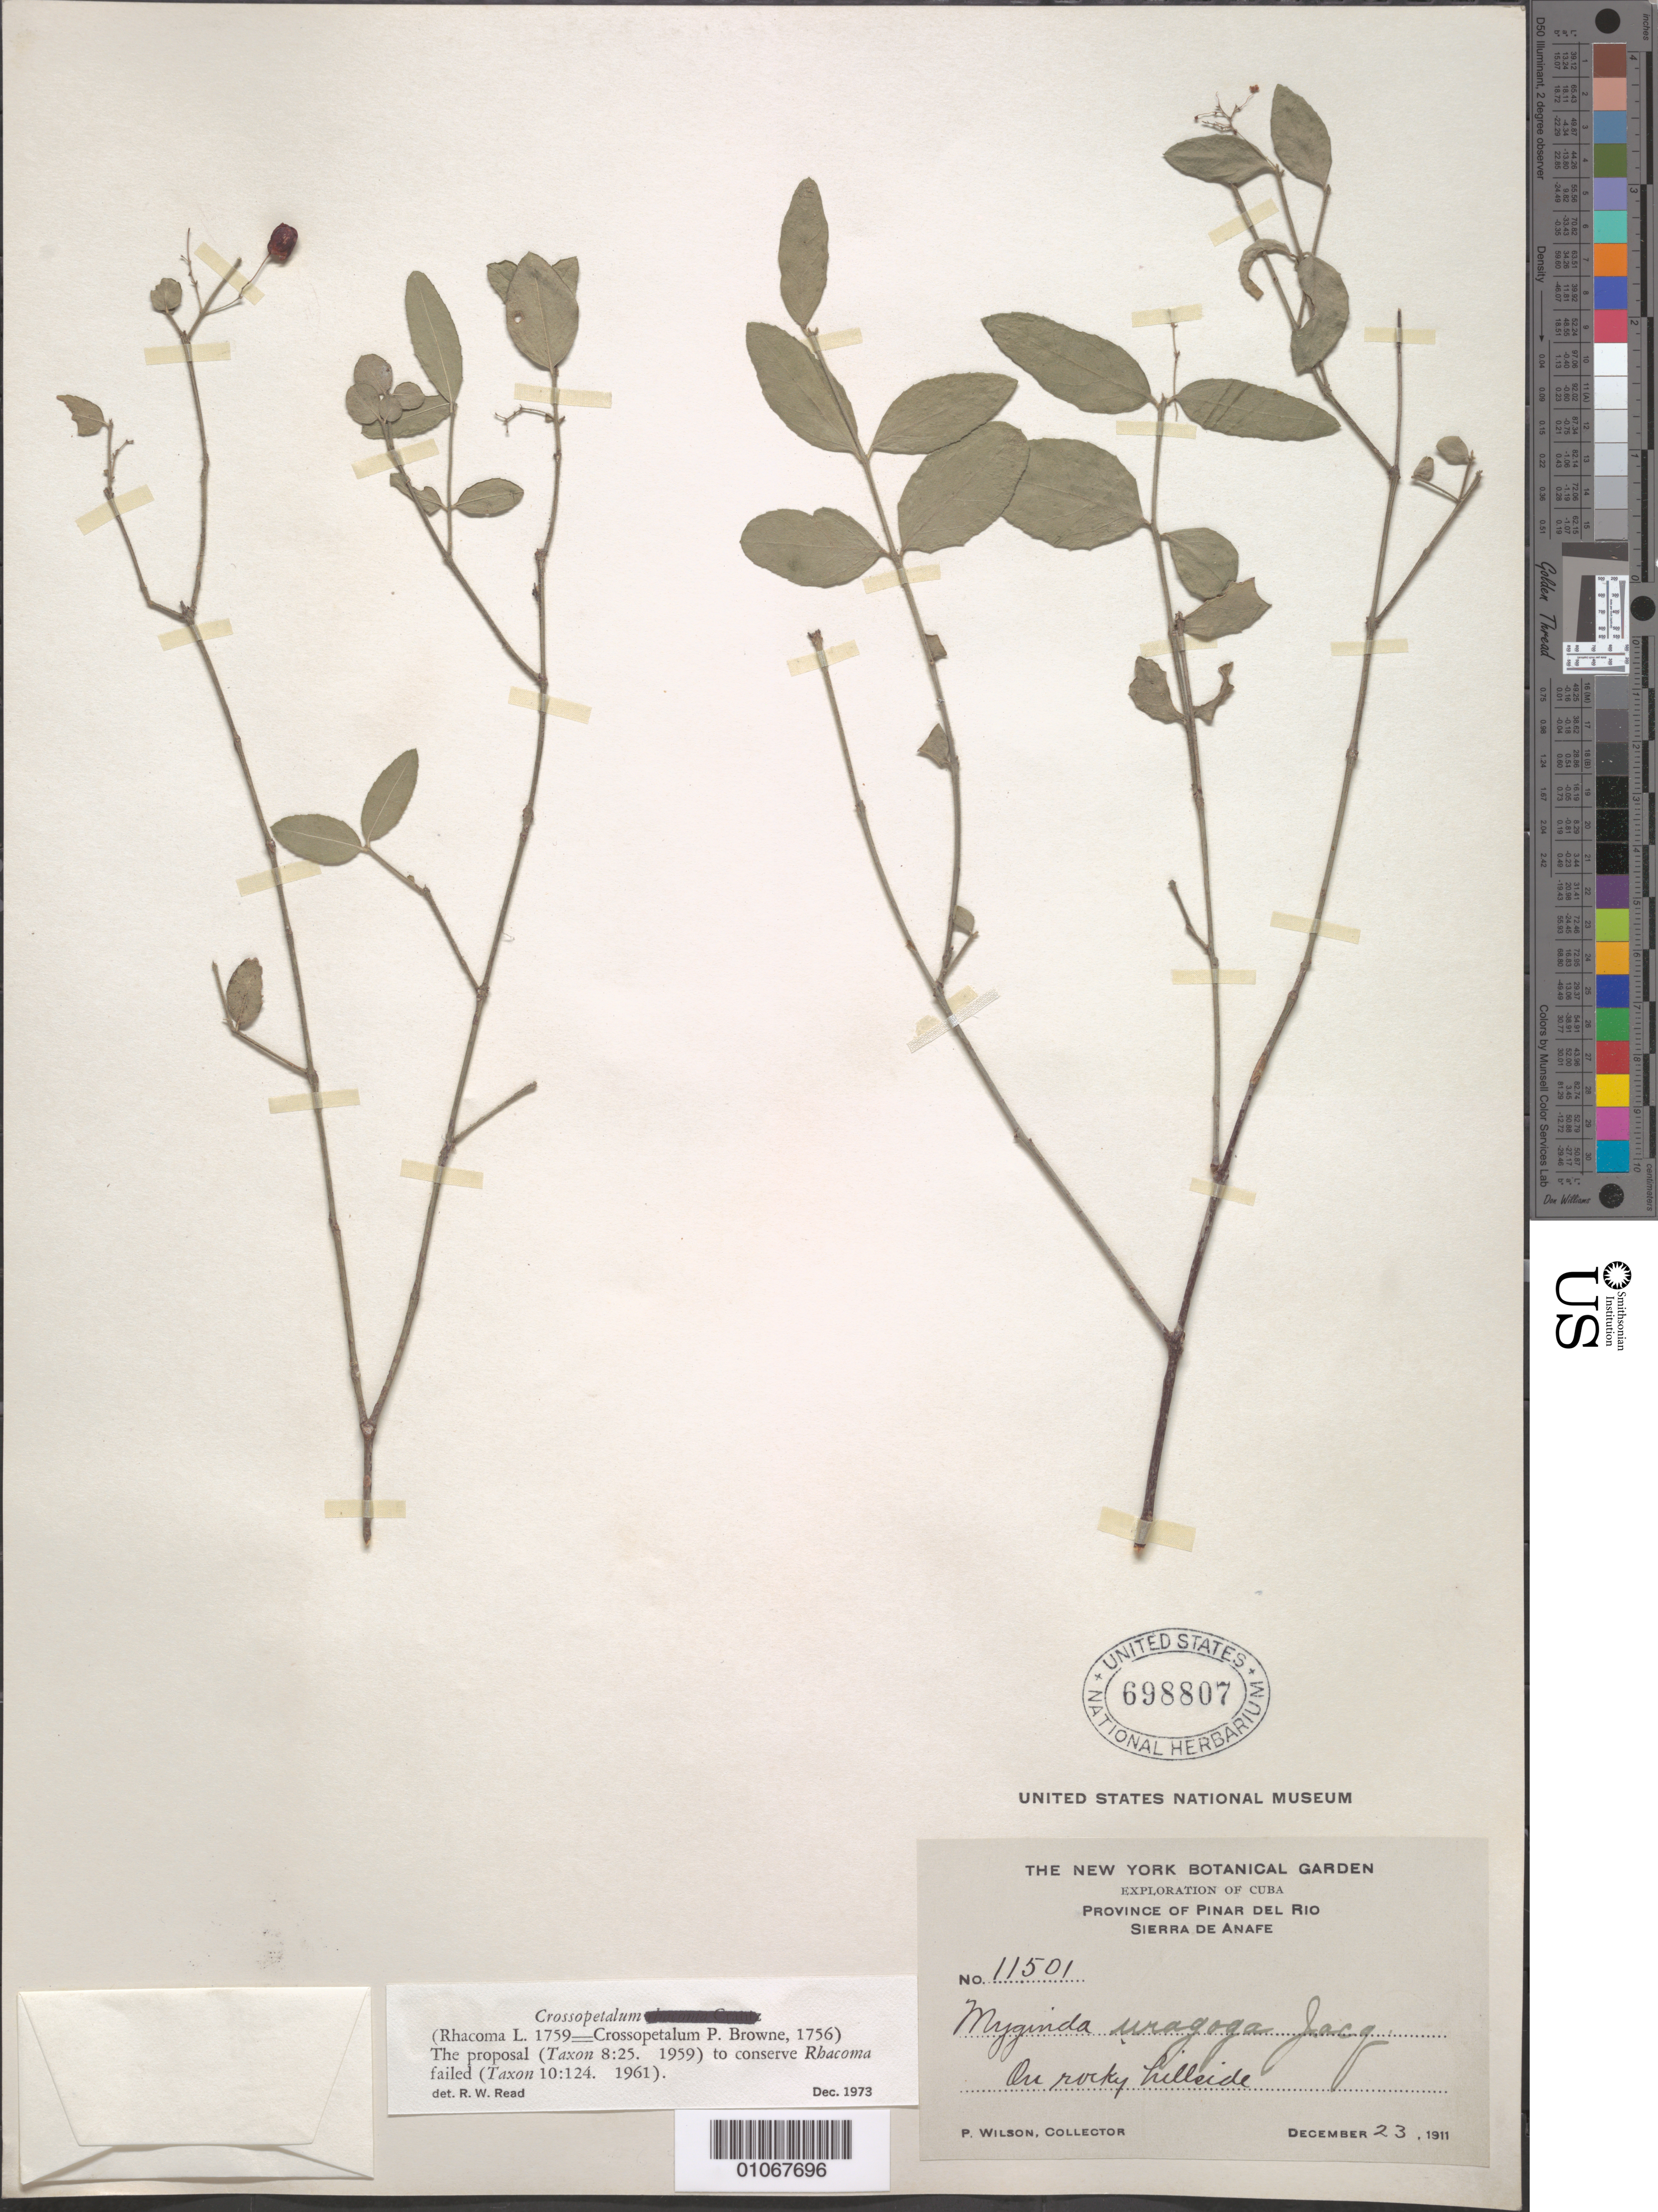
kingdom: Plantae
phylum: Tracheophyta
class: Magnoliopsida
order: Celastrales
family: Celastraceae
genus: Crossopetalum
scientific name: Crossopetalum uragoga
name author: (Jacq.) Kuntze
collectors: P. Wilson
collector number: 11501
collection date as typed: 23 Dec 1911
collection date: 1911-12-23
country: Cuba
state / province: Pinar del Rio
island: Cuba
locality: On rocky hillside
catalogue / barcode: US 698807